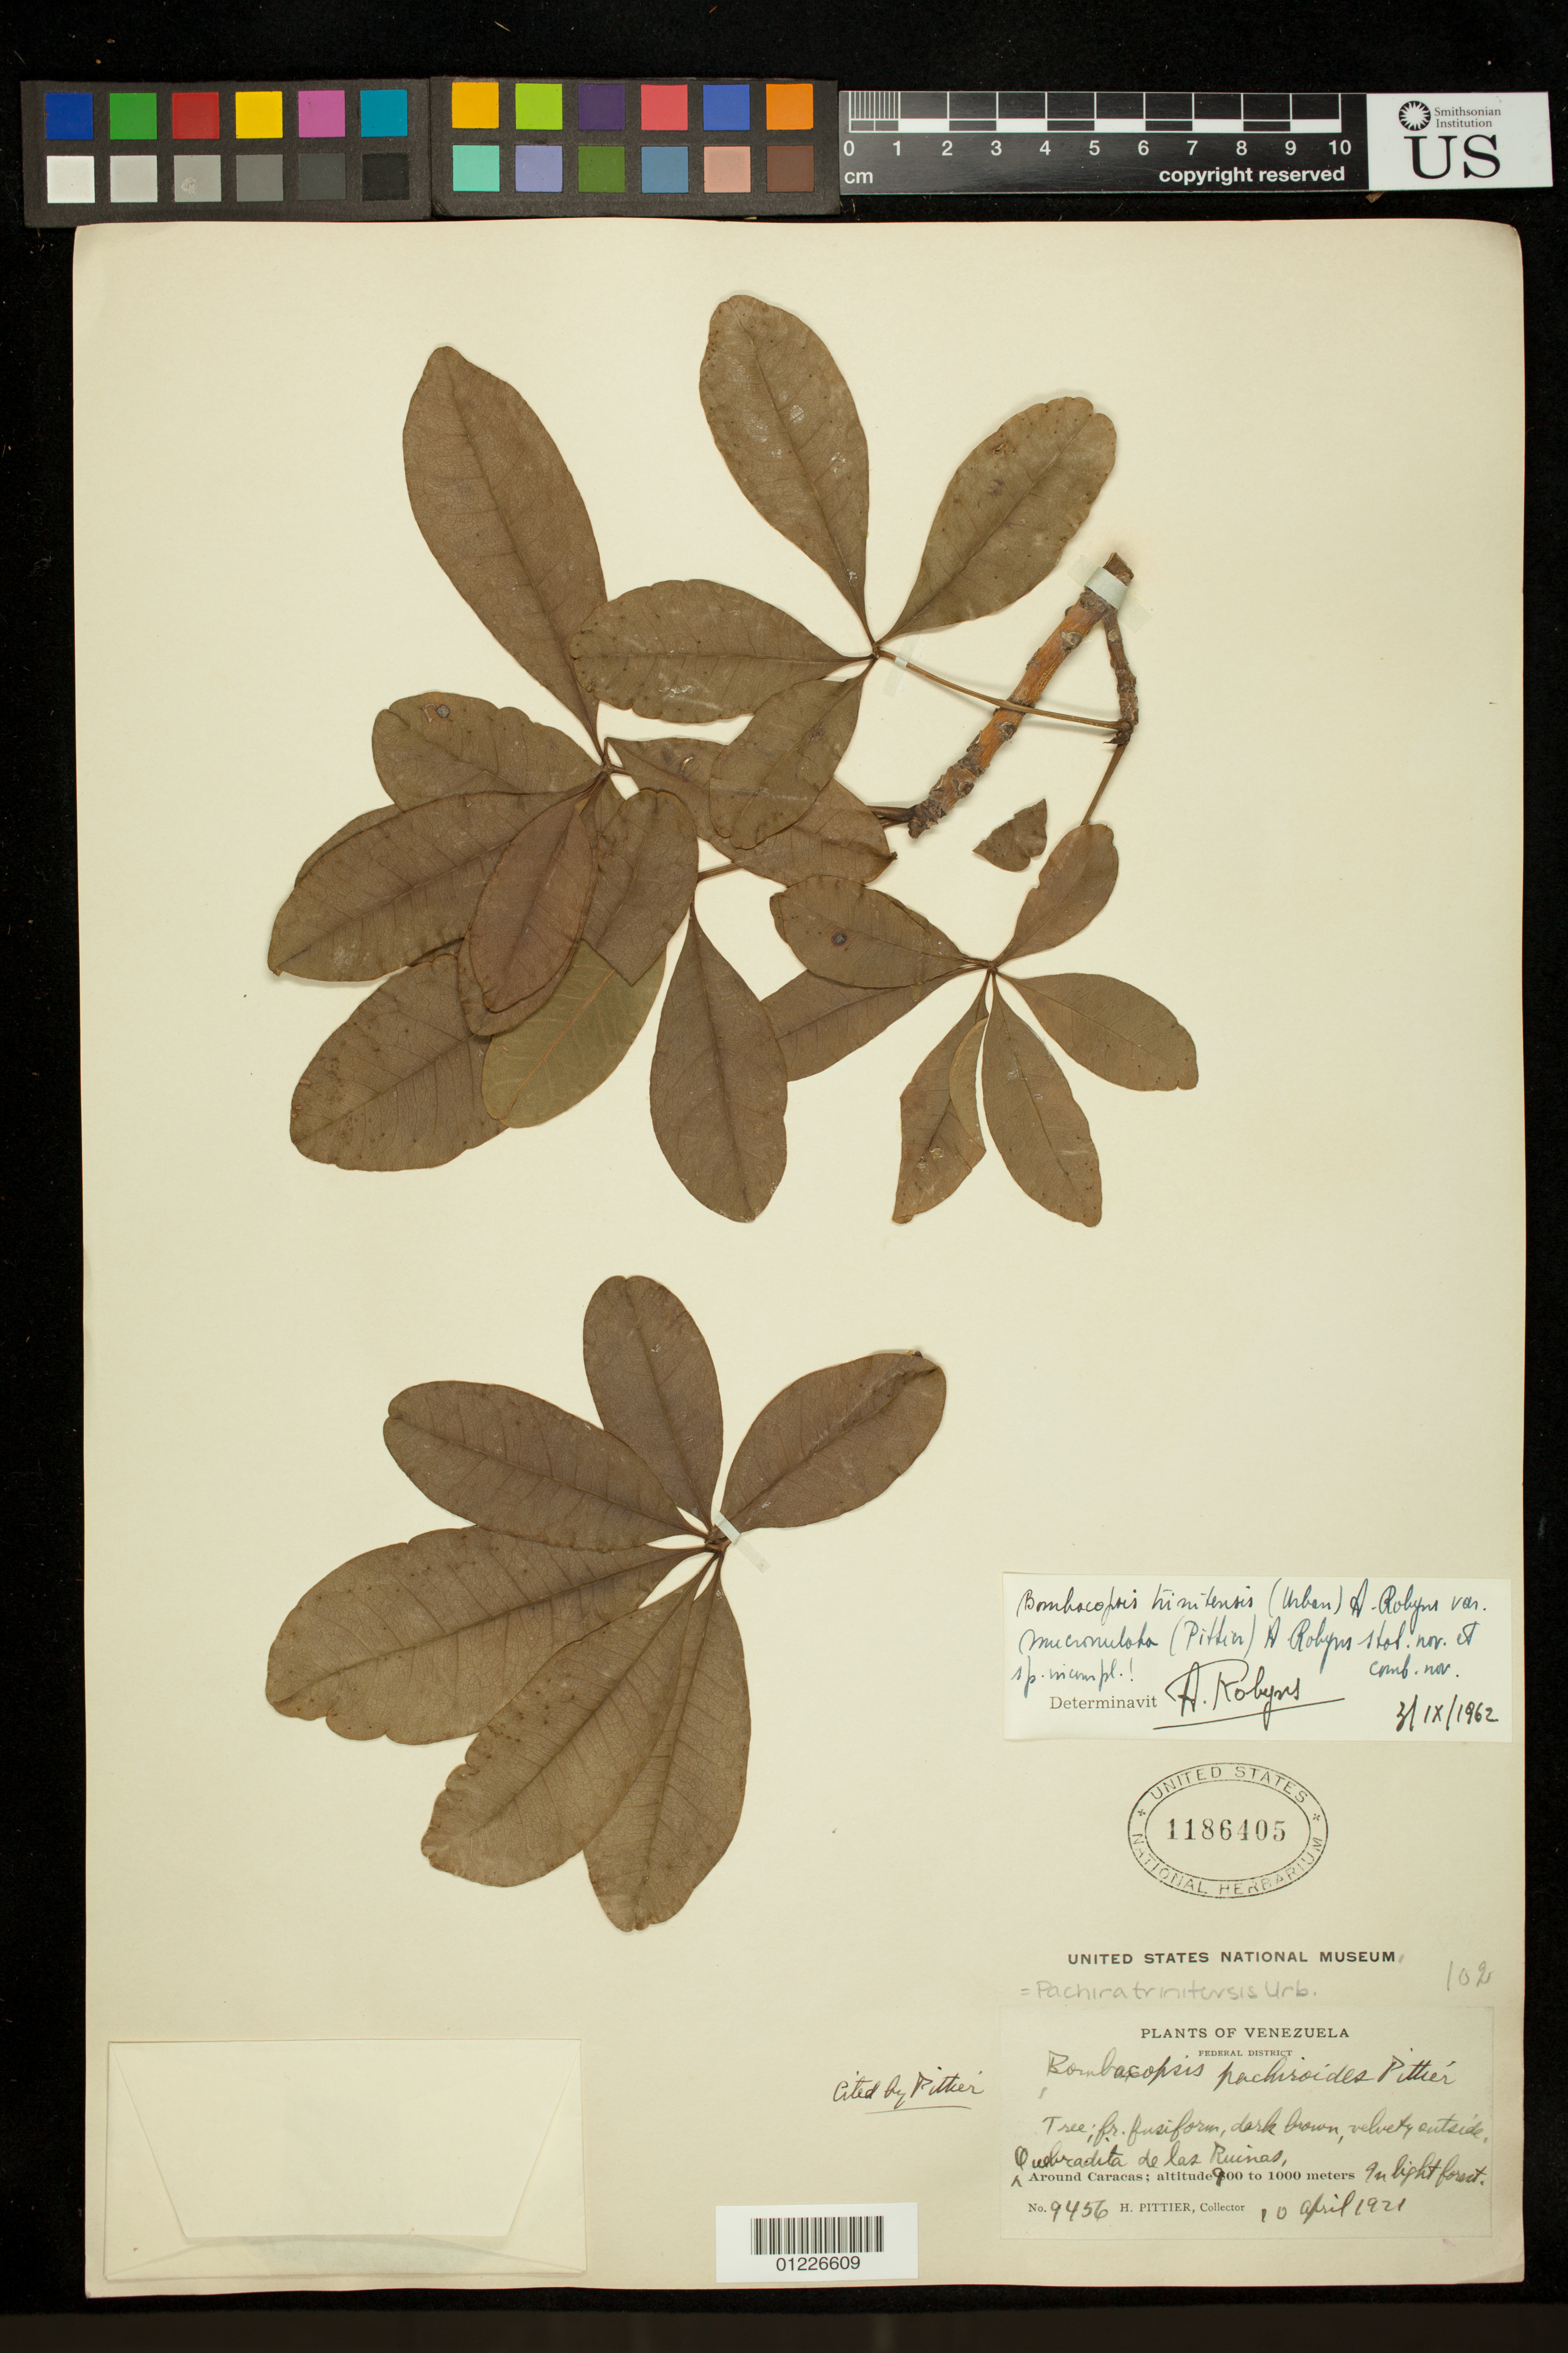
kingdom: Plantae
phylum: Tracheophyta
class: Magnoliopsida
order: Malvales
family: Malvaceae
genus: Pachira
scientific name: Pachira trinitensis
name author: Urb.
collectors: H. F. Pittier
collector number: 9456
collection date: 1921-04-10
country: Venezuela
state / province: Distrito Federal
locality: Around Caracas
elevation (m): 900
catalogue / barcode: US 1186405